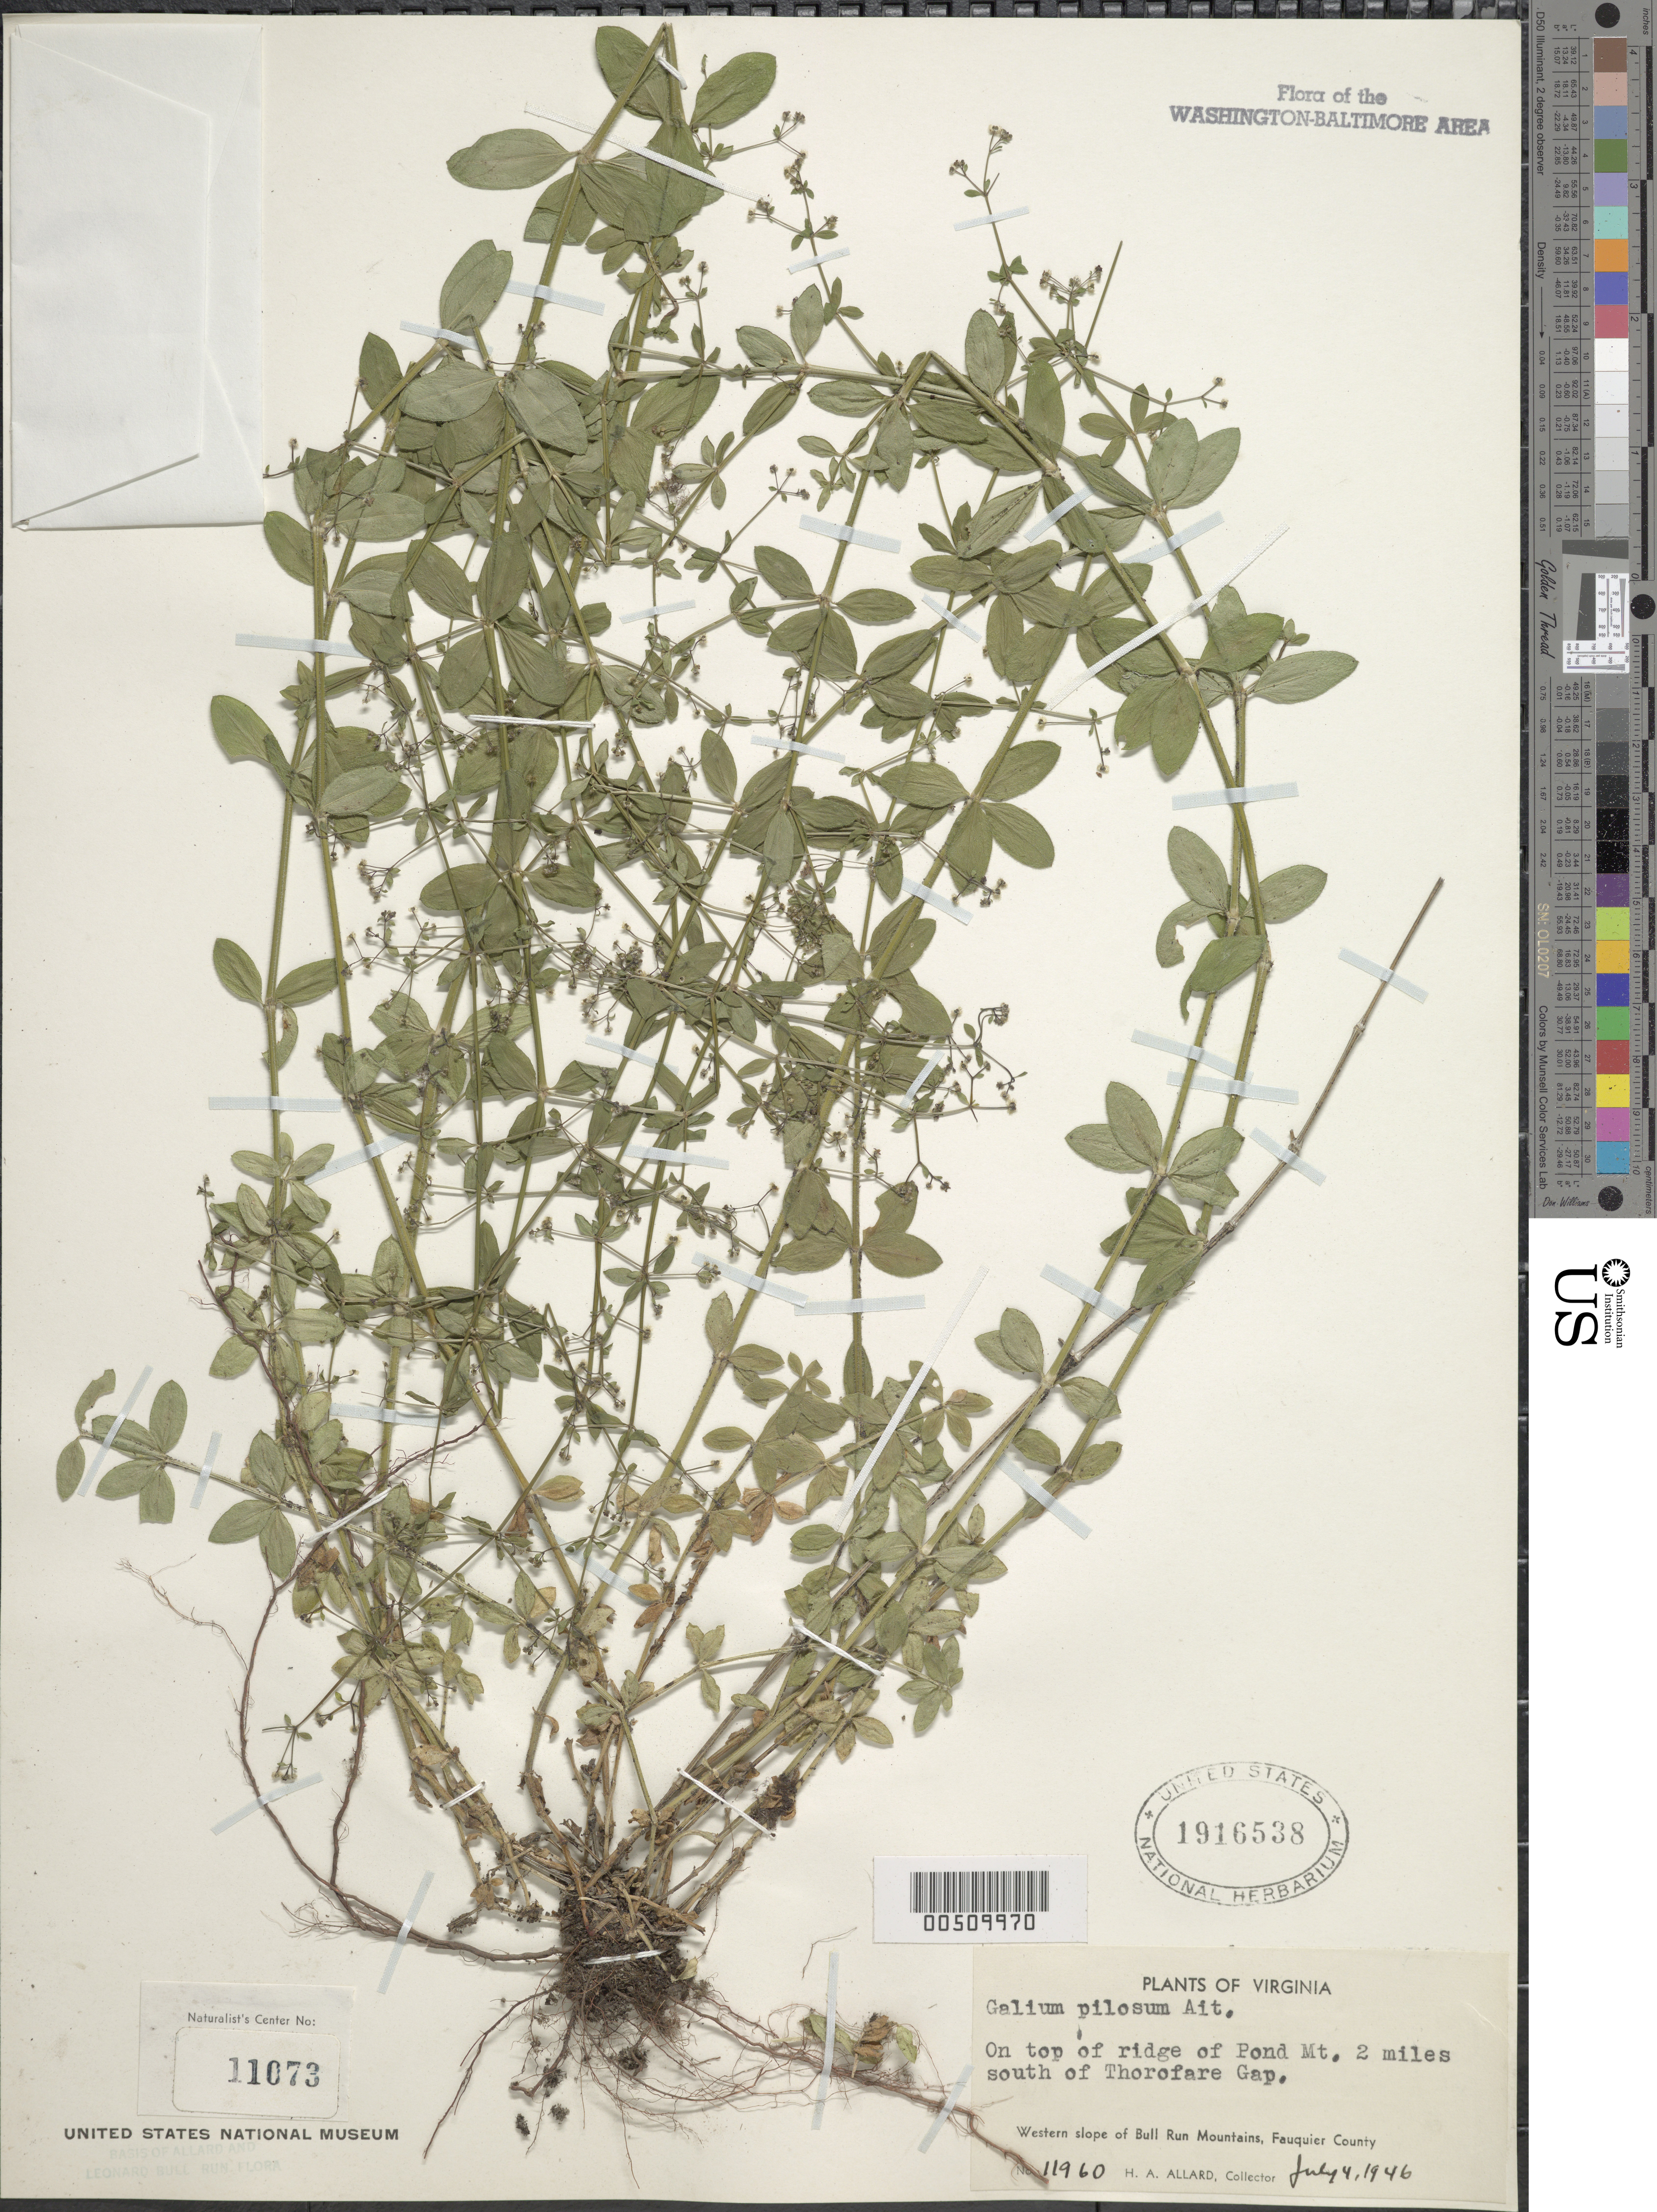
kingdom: Plantae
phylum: Tracheophyta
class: Magnoliopsida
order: Gentianales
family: Rubiaceae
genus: Galium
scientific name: Galium pilosum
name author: Aiton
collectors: H. A. Allard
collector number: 11960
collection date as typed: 04 Jun 1946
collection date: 1946-06-04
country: United States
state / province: Virginia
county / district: Fauquier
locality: Bull Run Mts., Pond Mt., 2 Mi S of Throughfare Gap Bull Run Mts.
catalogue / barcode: US 1916538